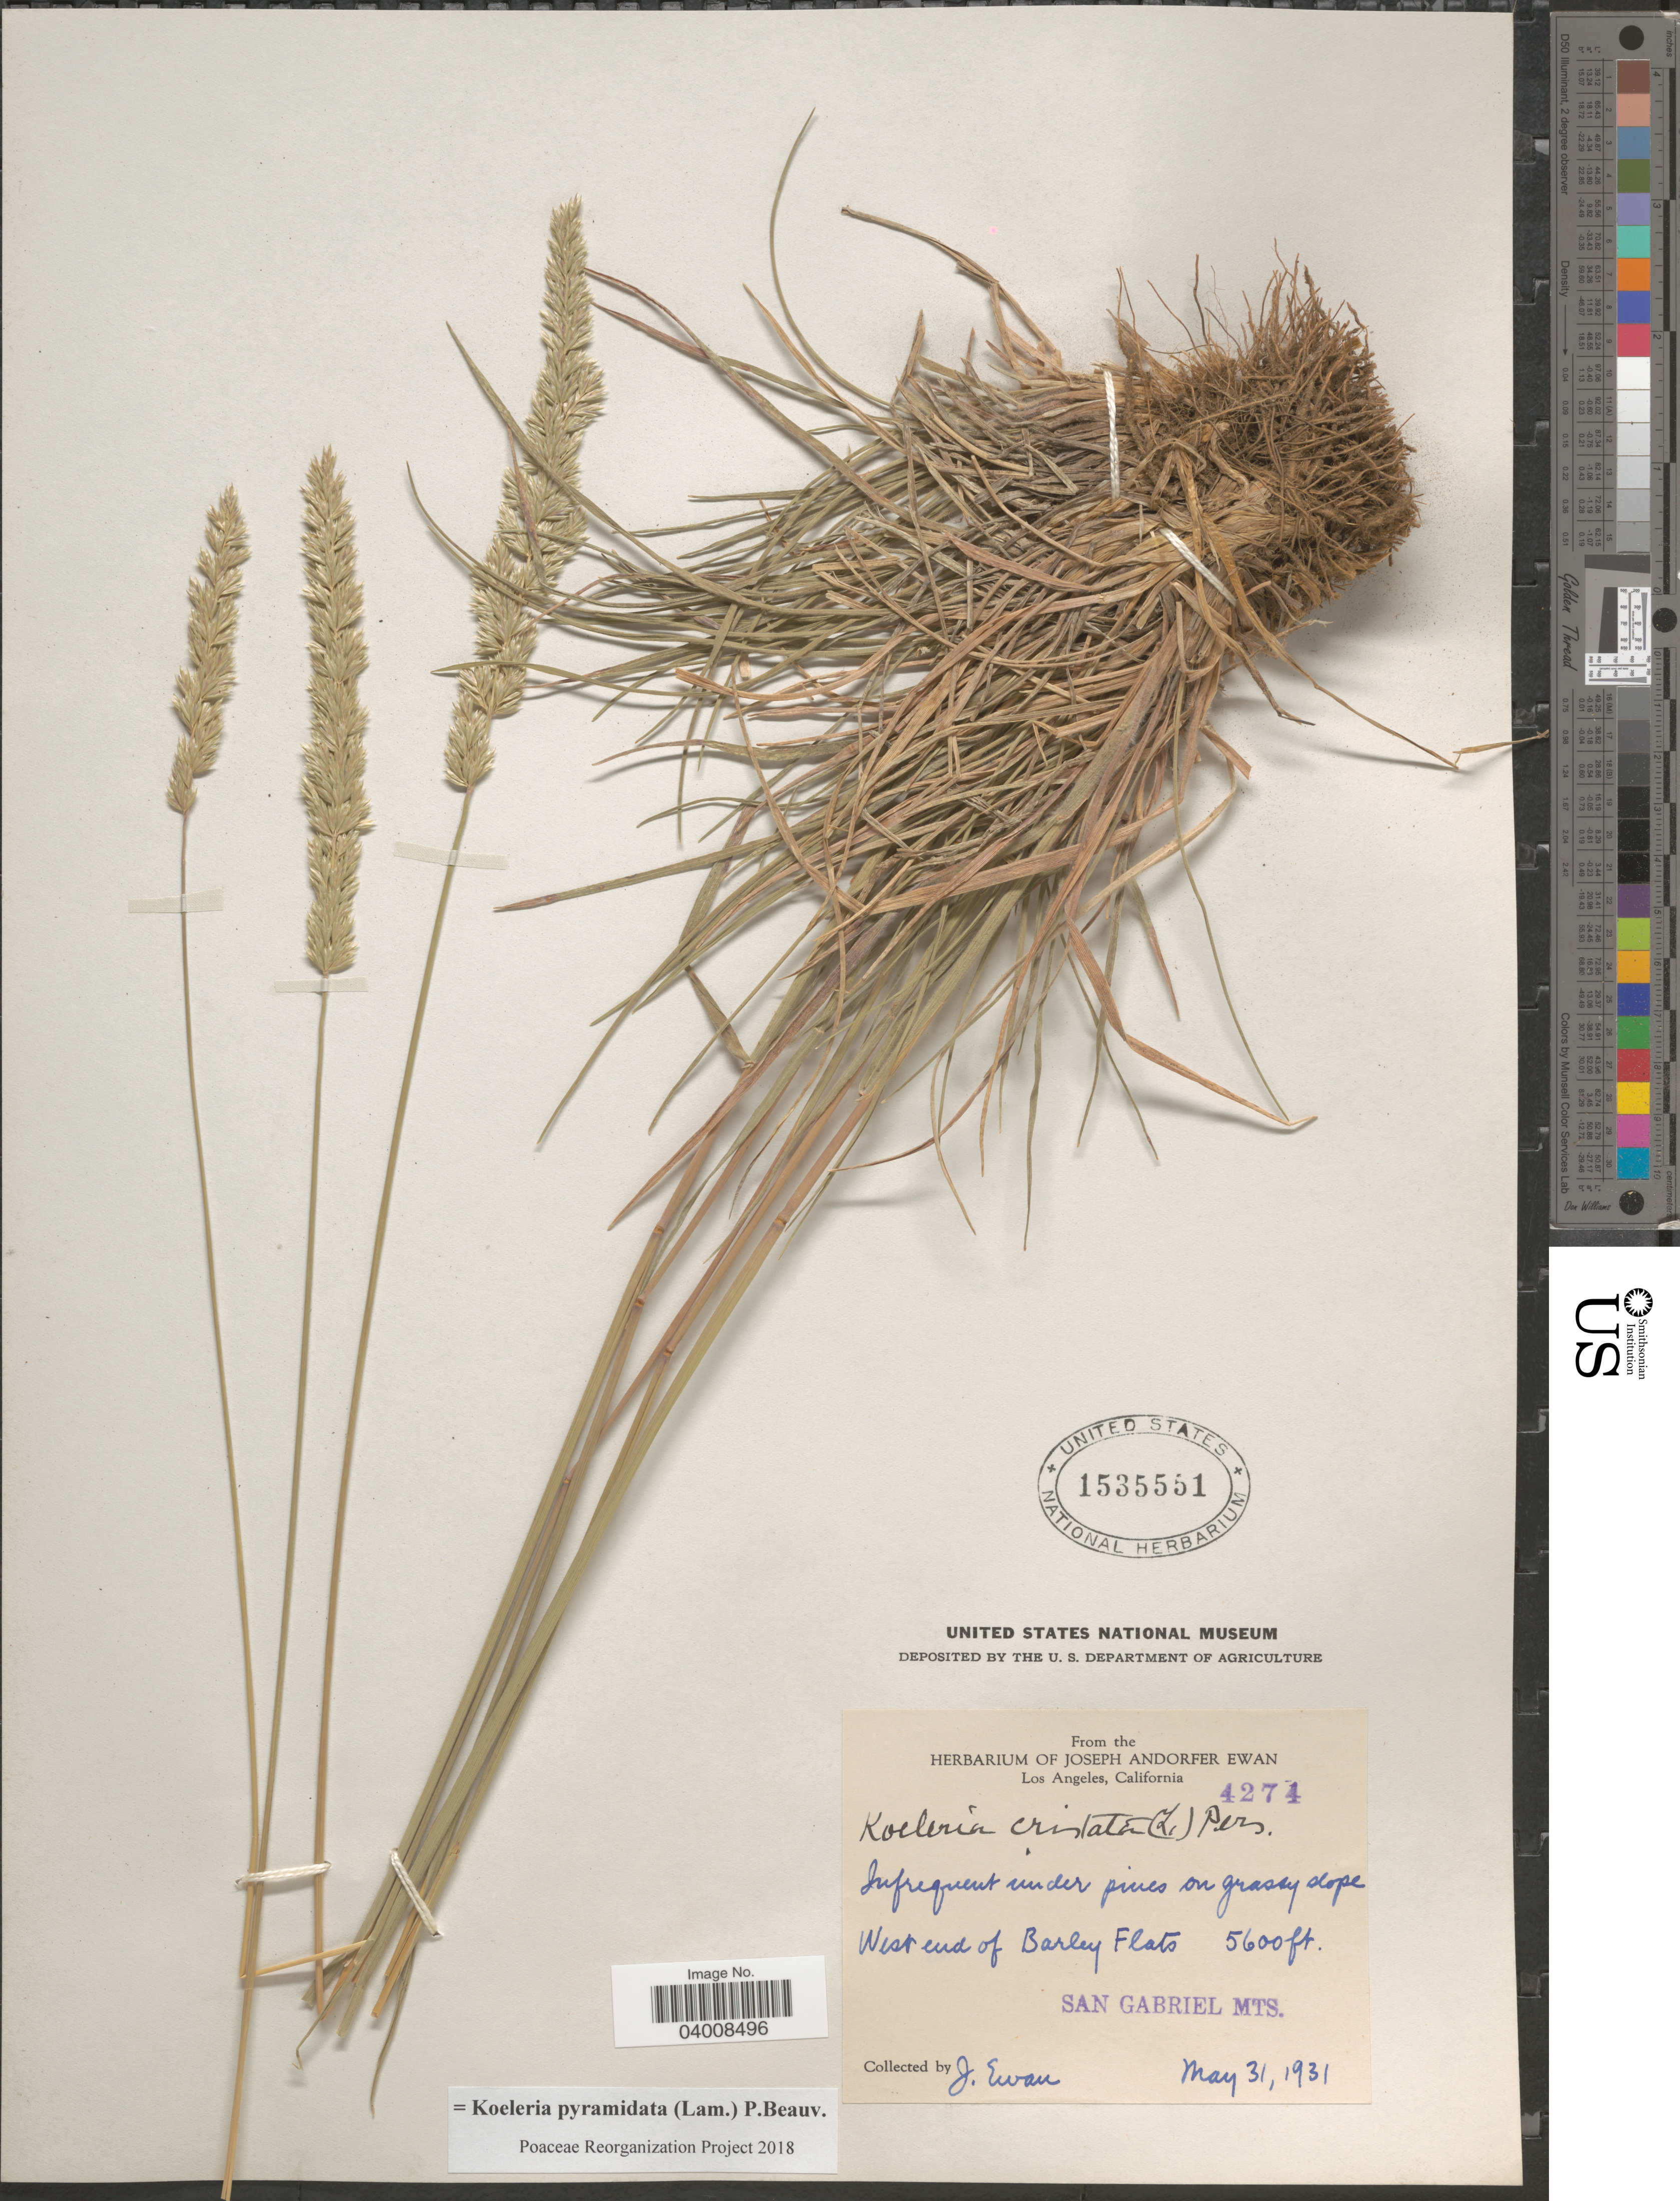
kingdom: Plantae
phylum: Tracheophyta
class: Liliopsida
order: Poales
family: Poaceae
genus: Koeleria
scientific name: Koeleria pyramidata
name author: (Lam.) P. Beauv.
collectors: J. A. Ewan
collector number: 4274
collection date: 1931-05-31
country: United States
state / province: California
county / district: Los Angeles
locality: Los Angeles. Under pines on grassy slope. West end of Barley Flats. San Gabriel Mts.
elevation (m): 1707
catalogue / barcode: US 1535551